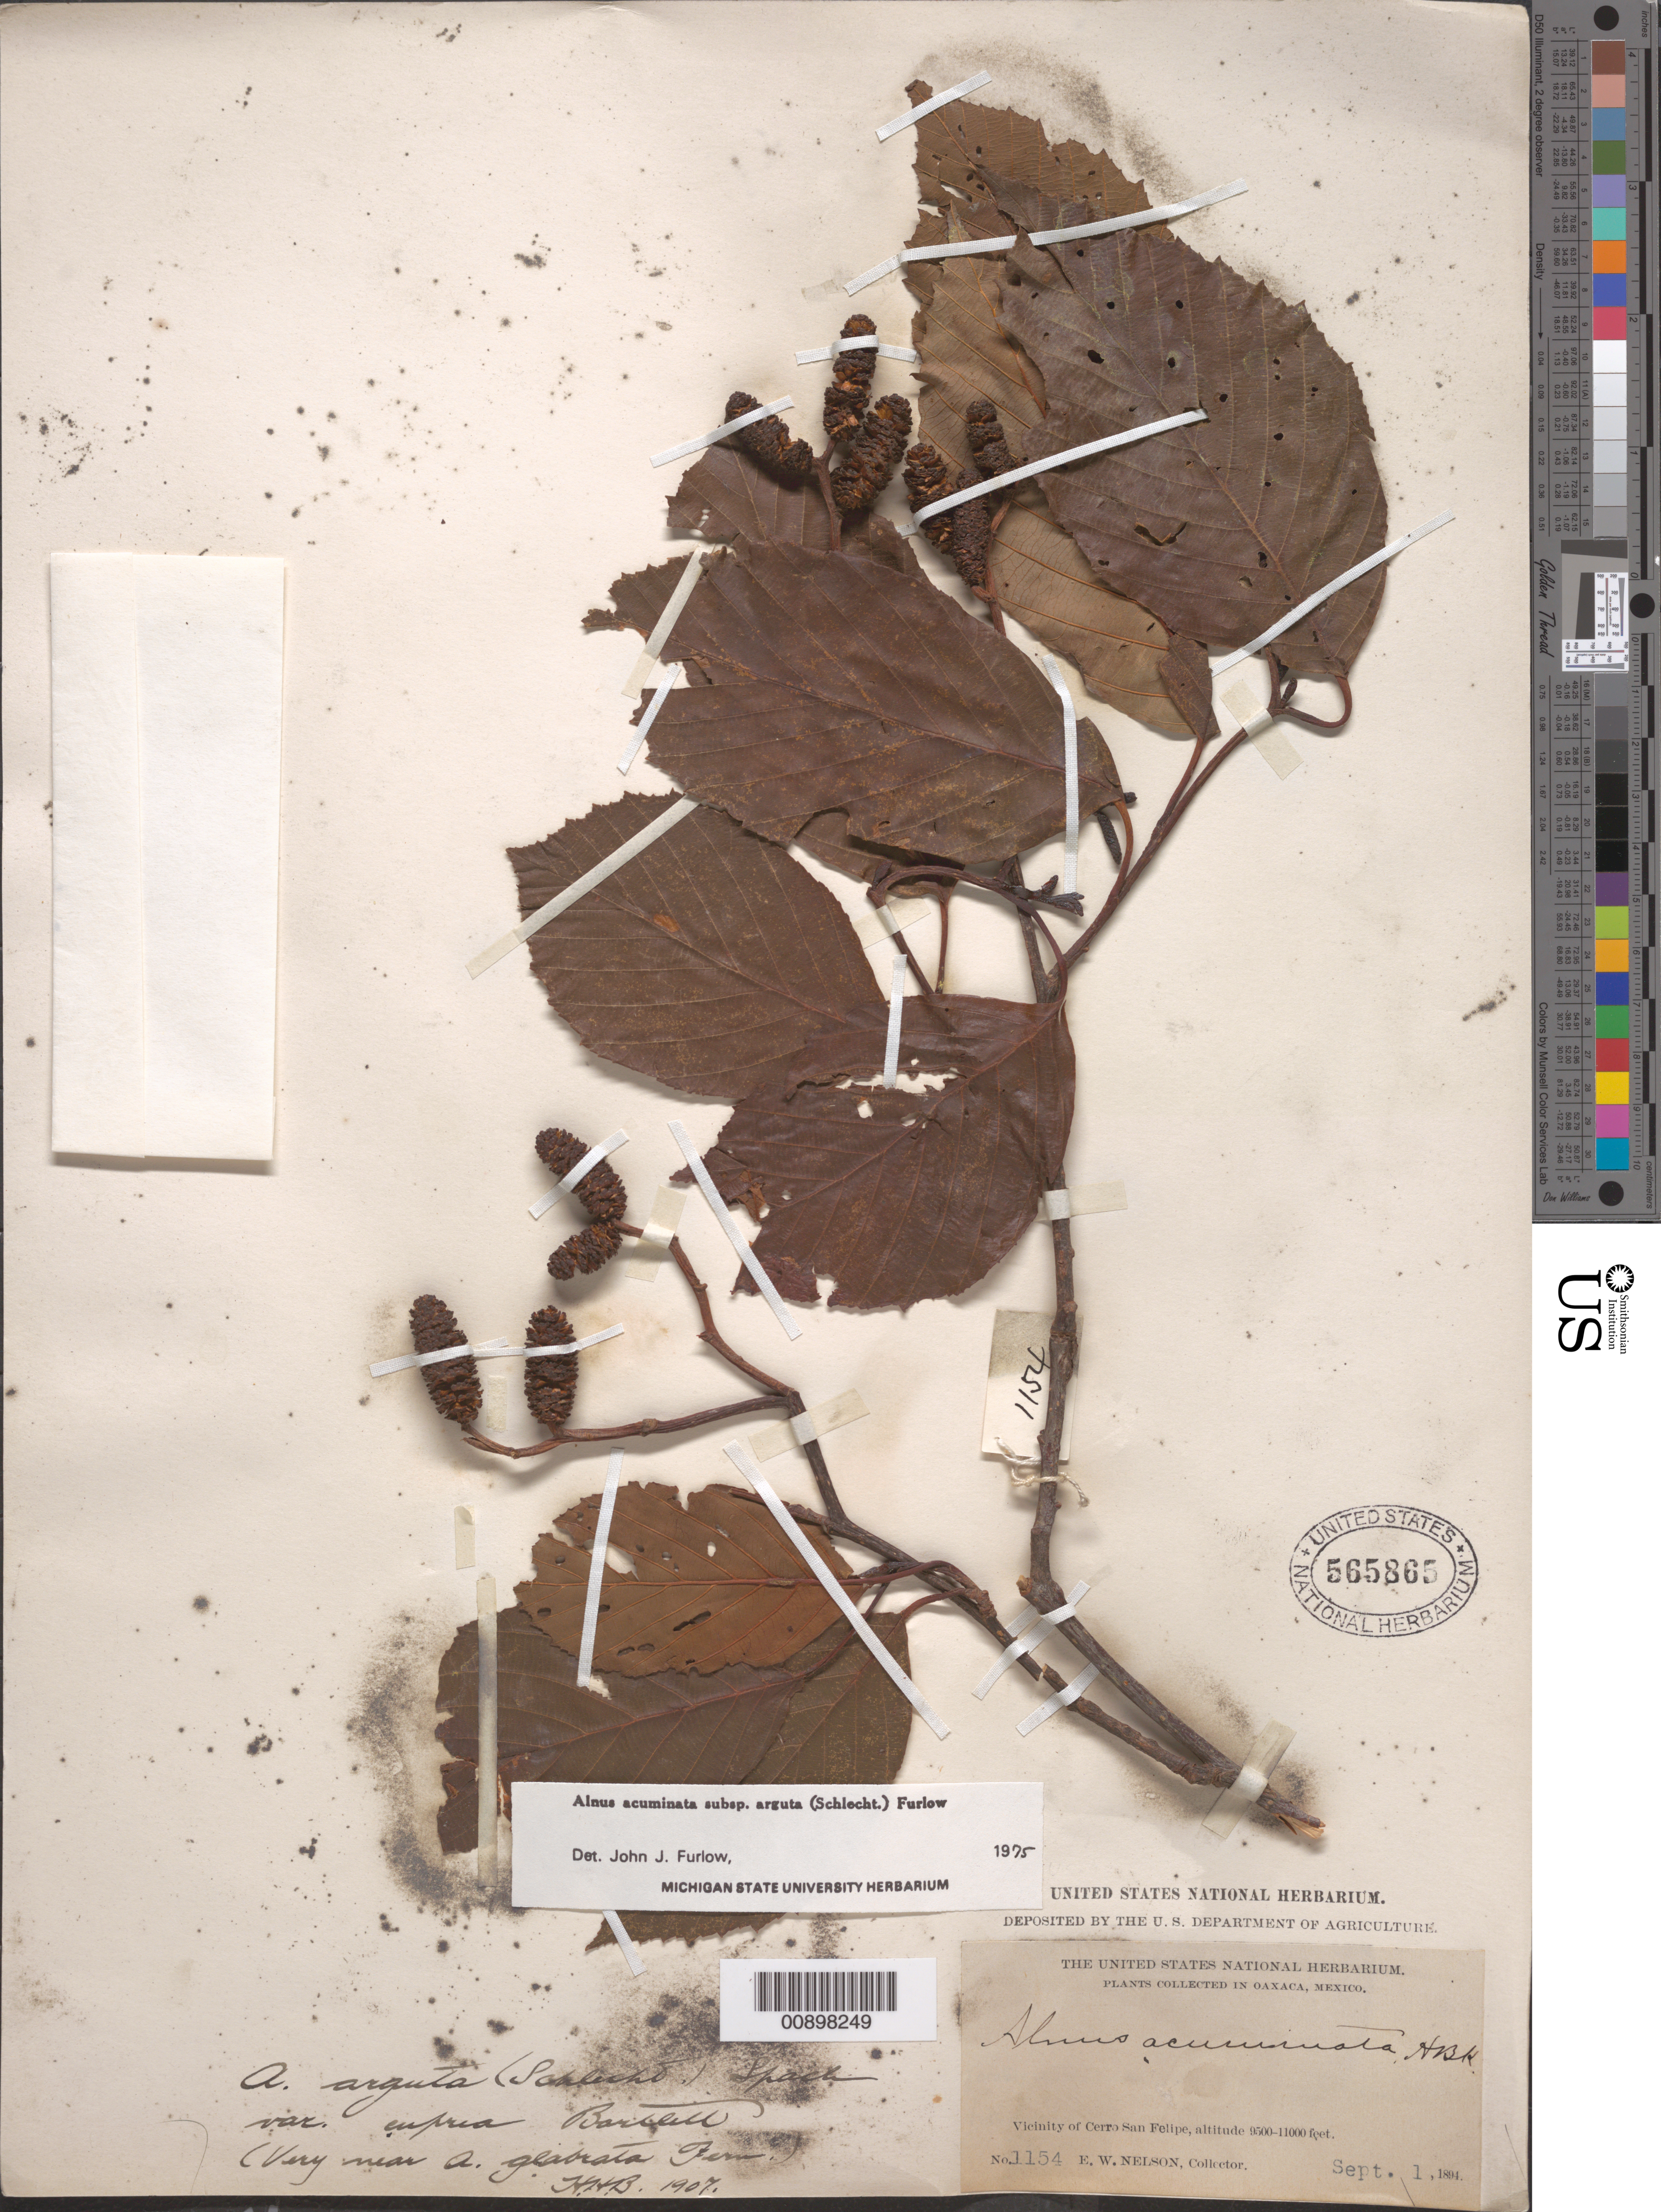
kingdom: Plantae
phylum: Tracheophyta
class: Magnoliopsida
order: Fagales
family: Betulaceae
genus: Alnus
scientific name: Alnus acuminata subsp. arguta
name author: (Schltdl.) Furlow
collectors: E. W. Nelson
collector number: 1154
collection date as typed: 01 Sep 1894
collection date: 1894-09-01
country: Mexico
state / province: Oaxaca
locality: Vicinity of Cerro San Felipe.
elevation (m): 2896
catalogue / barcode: US 565865